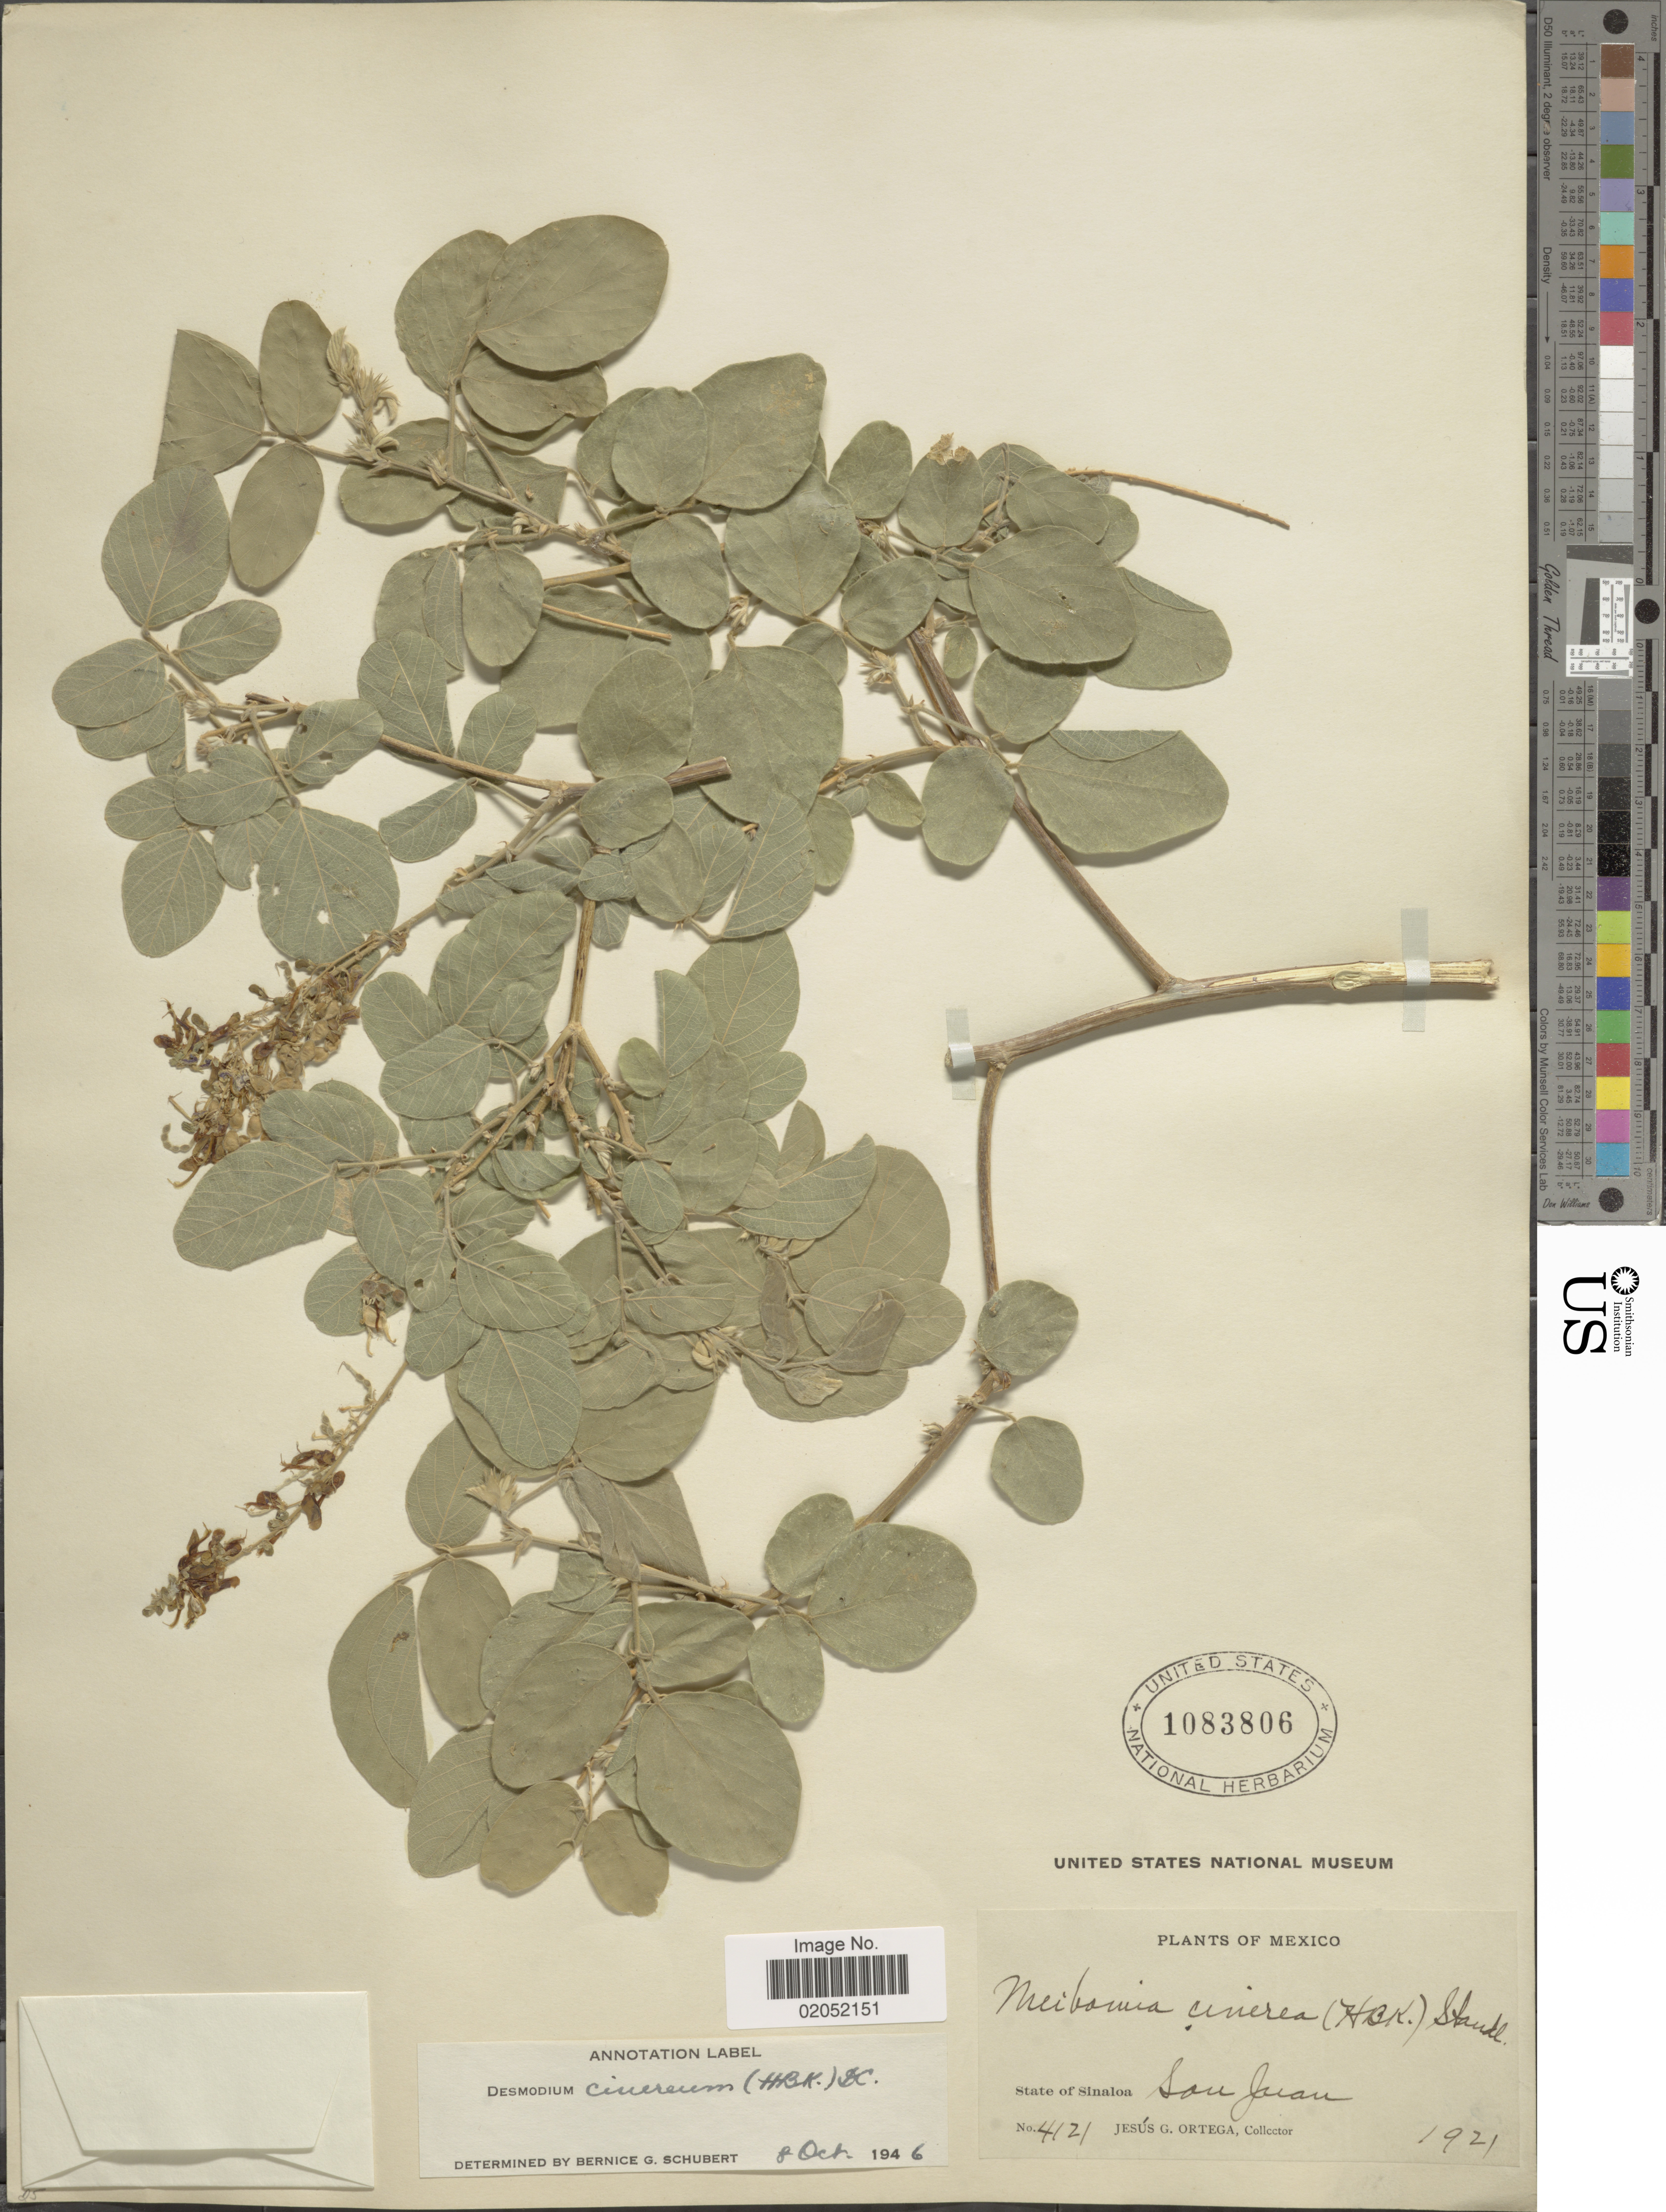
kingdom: Plantae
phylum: Tracheophyta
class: Magnoliopsida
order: Fabales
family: Fabaceae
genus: Desmodium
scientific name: Desmodium cinereum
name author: (Kunth) DC.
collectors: J. Ortega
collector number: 4121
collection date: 1921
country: Mexico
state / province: Sinaloa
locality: San Juan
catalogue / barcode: US 1083806